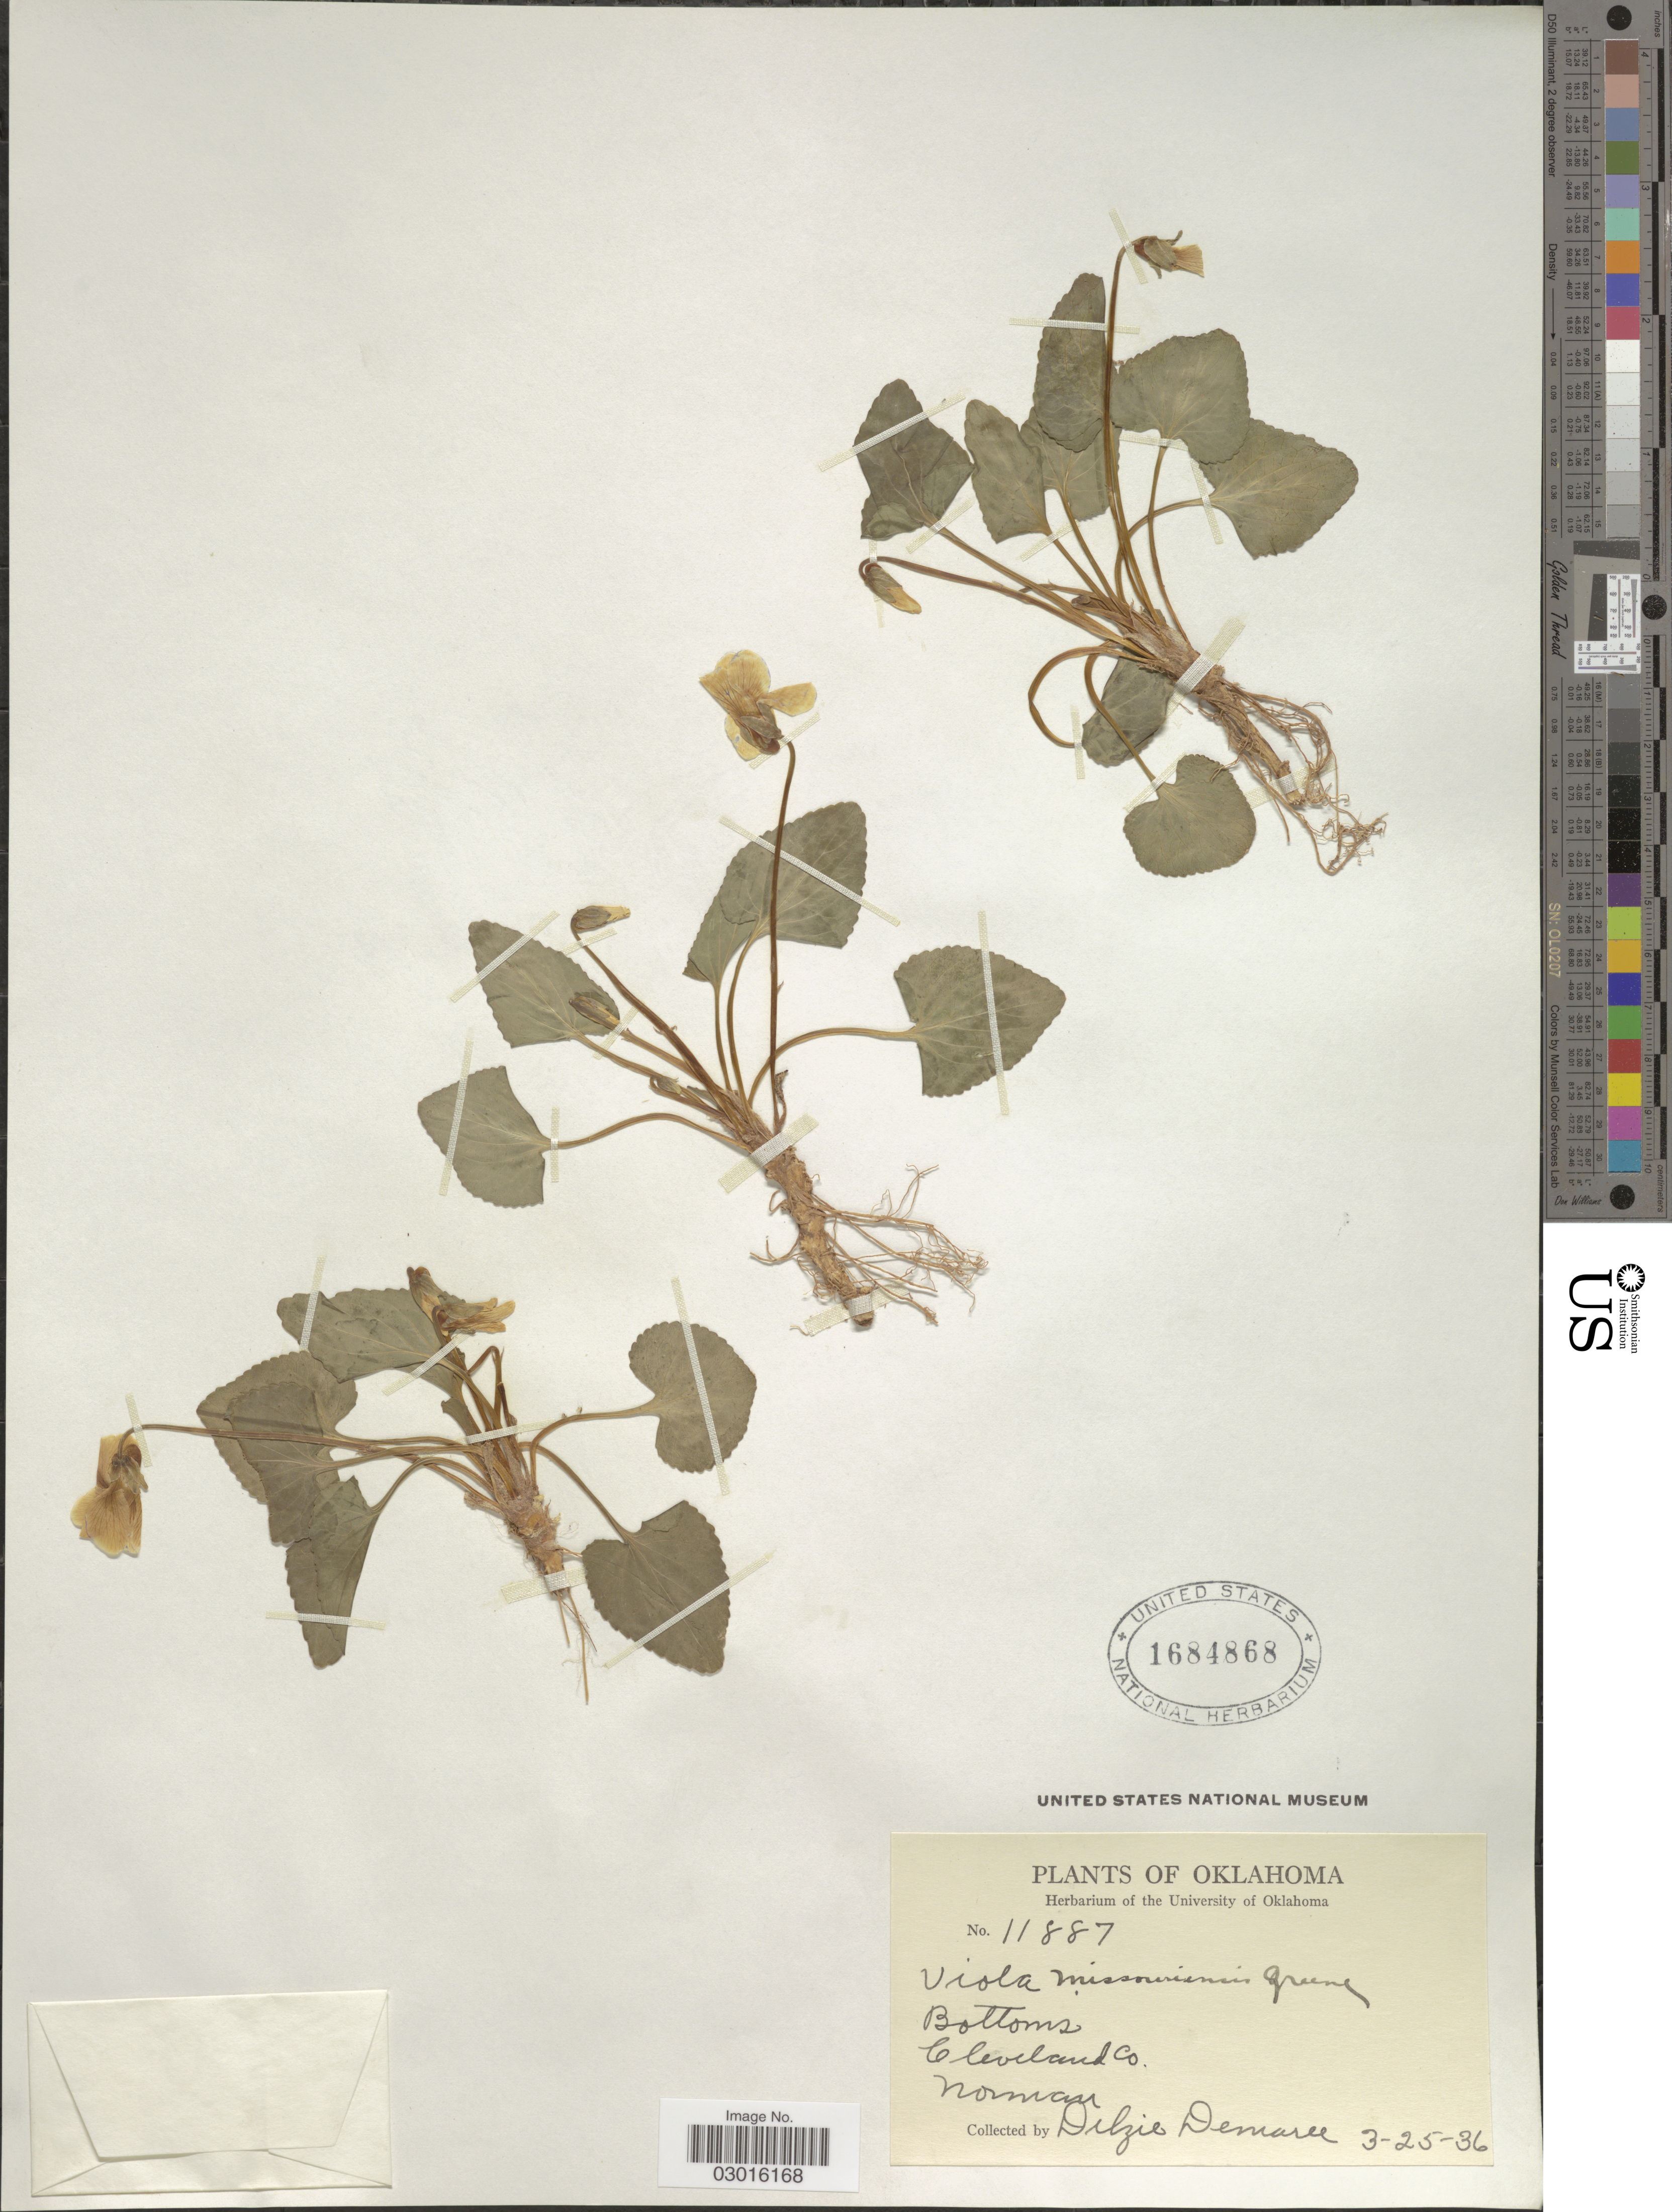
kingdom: Plantae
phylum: Tracheophyta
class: Magnoliopsida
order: Malpighiales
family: Violaceae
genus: Viola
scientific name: Viola missouriensis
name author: Greene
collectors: D. Demaree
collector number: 11887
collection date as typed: Transcribed d/m/y: 25/3/36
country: United States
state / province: Oklahoma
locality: Bottoms, Cleveland Co., Norman.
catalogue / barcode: US 1684868